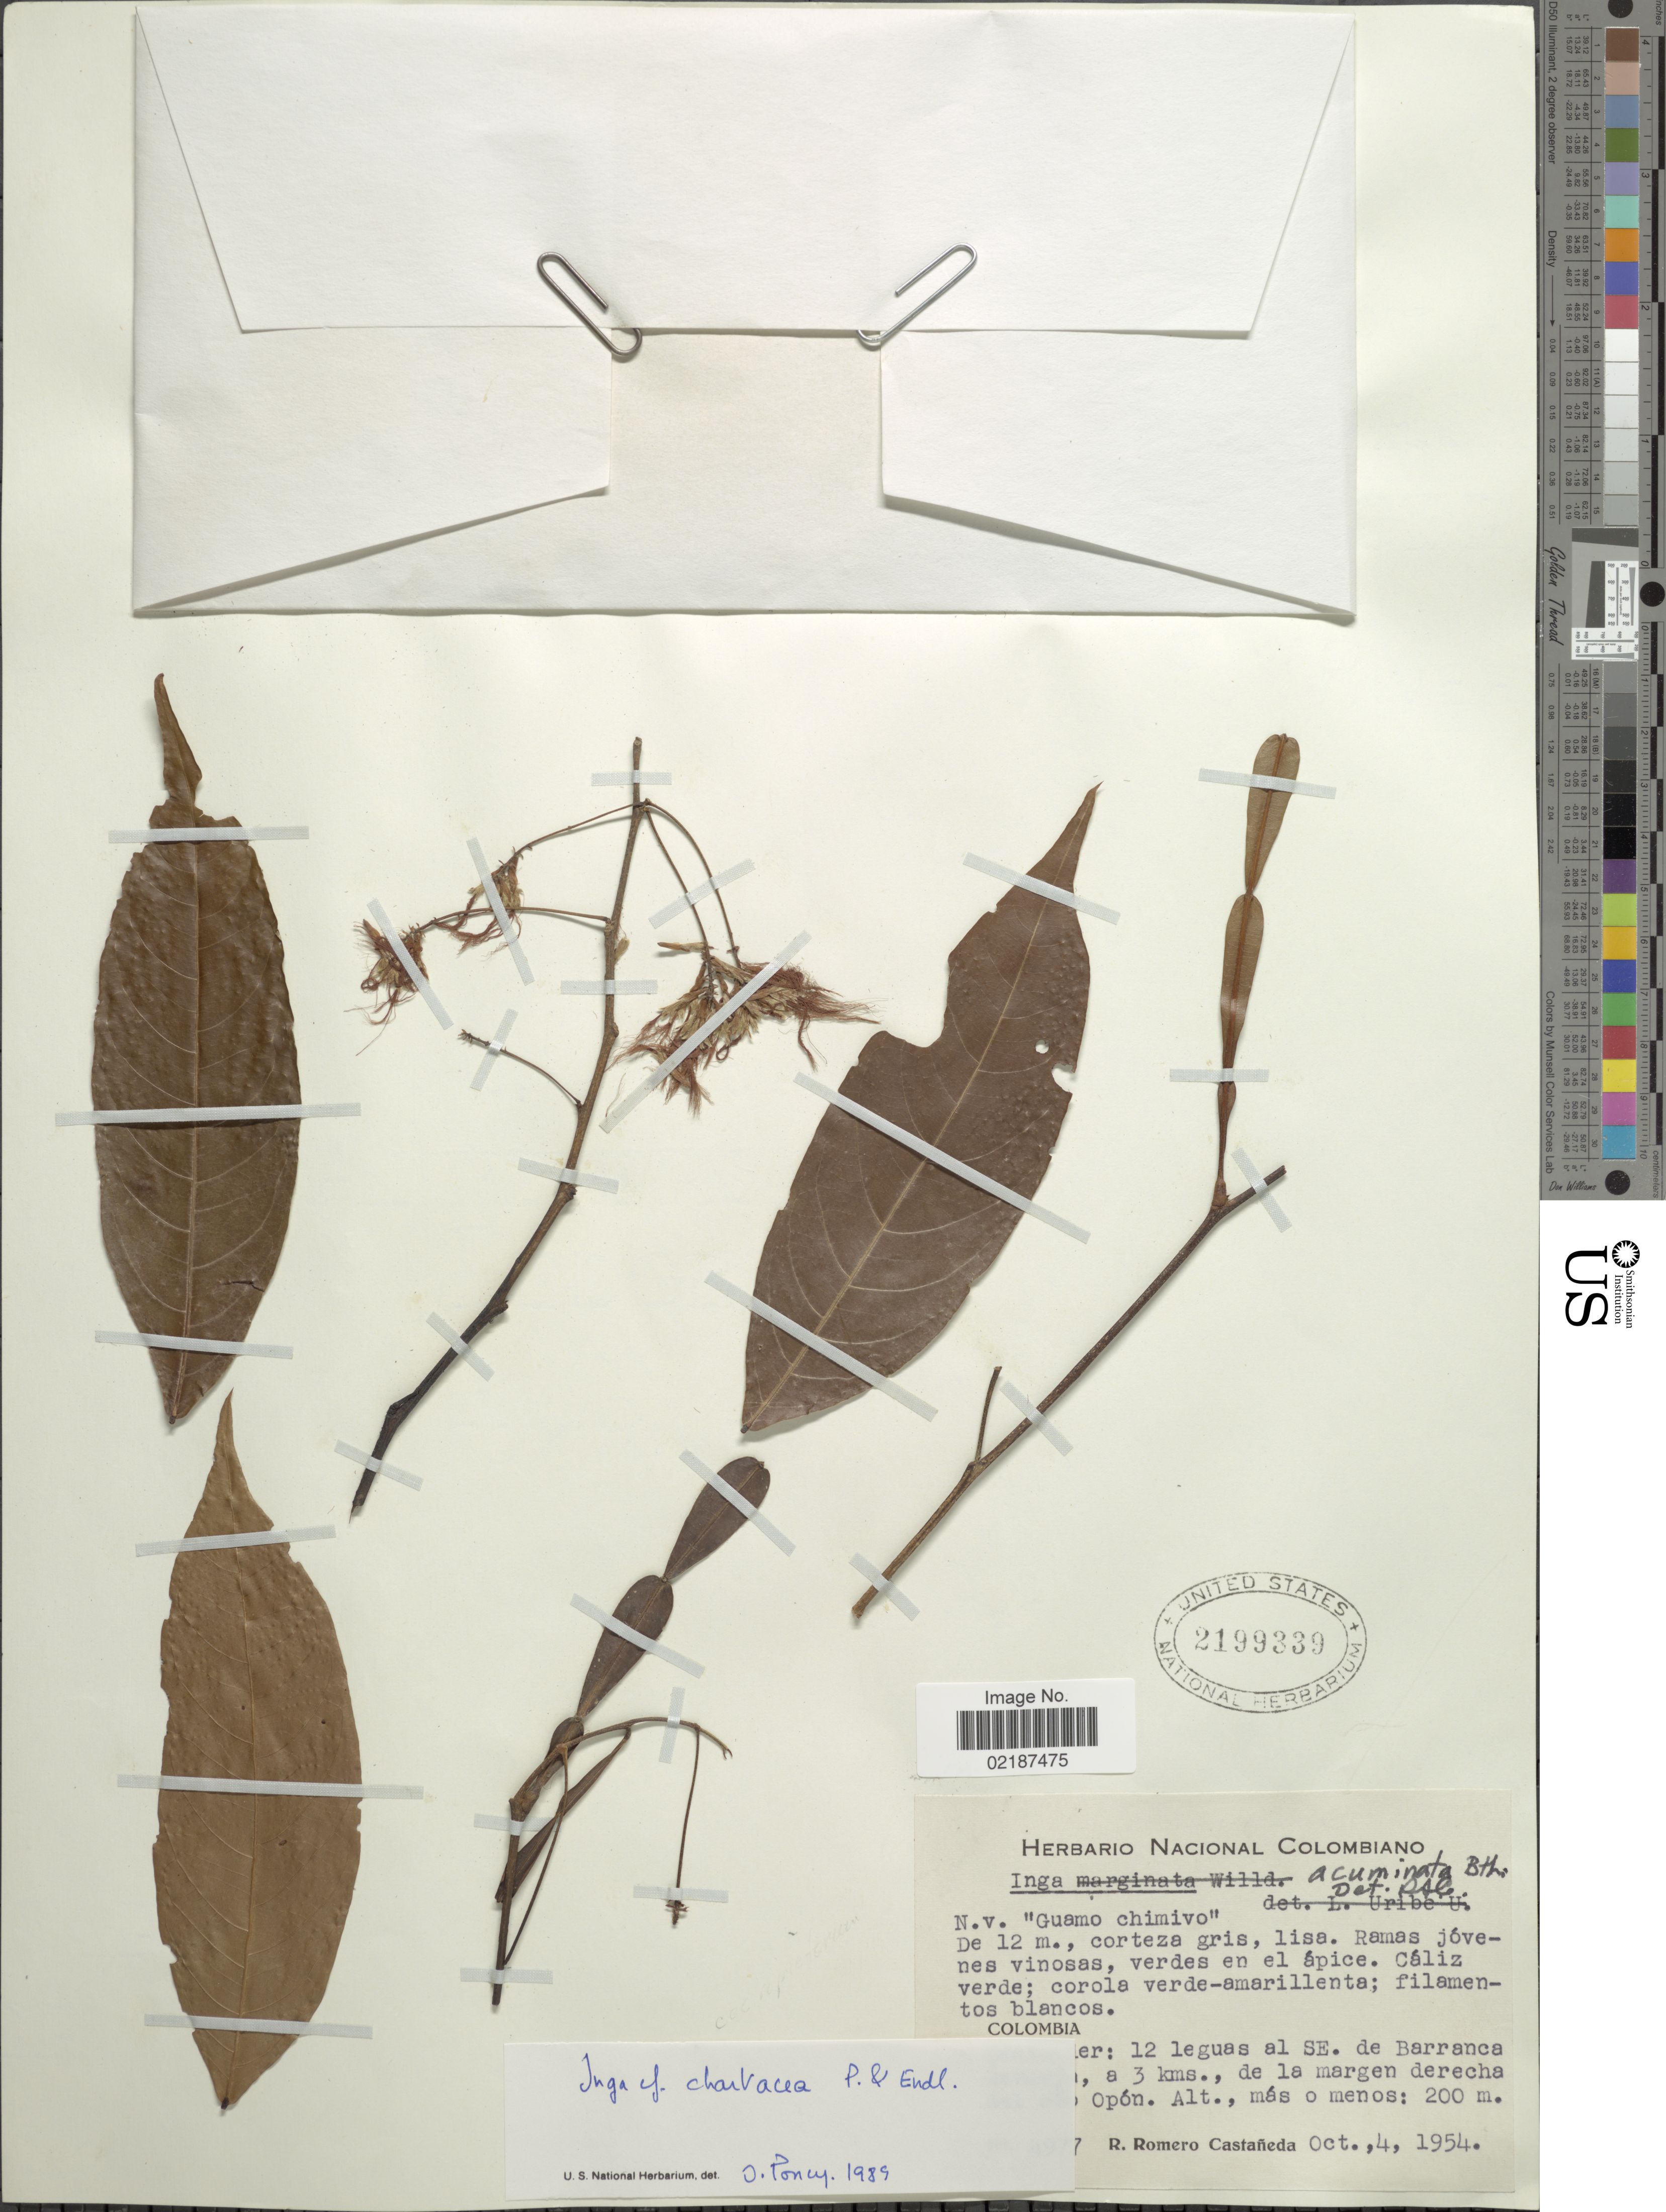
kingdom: Plantae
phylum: Tracheophyta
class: Magnoliopsida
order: Fabales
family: Fabaceae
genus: Inga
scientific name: Inga chartacea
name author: Poepp. & Endl.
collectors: R. Romero Castañeda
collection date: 1954-10-04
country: Colombia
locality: [illegible text] 12 leguas al SE. de barranca [illegible text], a 3 kms., de la margen derecha [illegible text], Opon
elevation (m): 200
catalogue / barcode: US 2199339